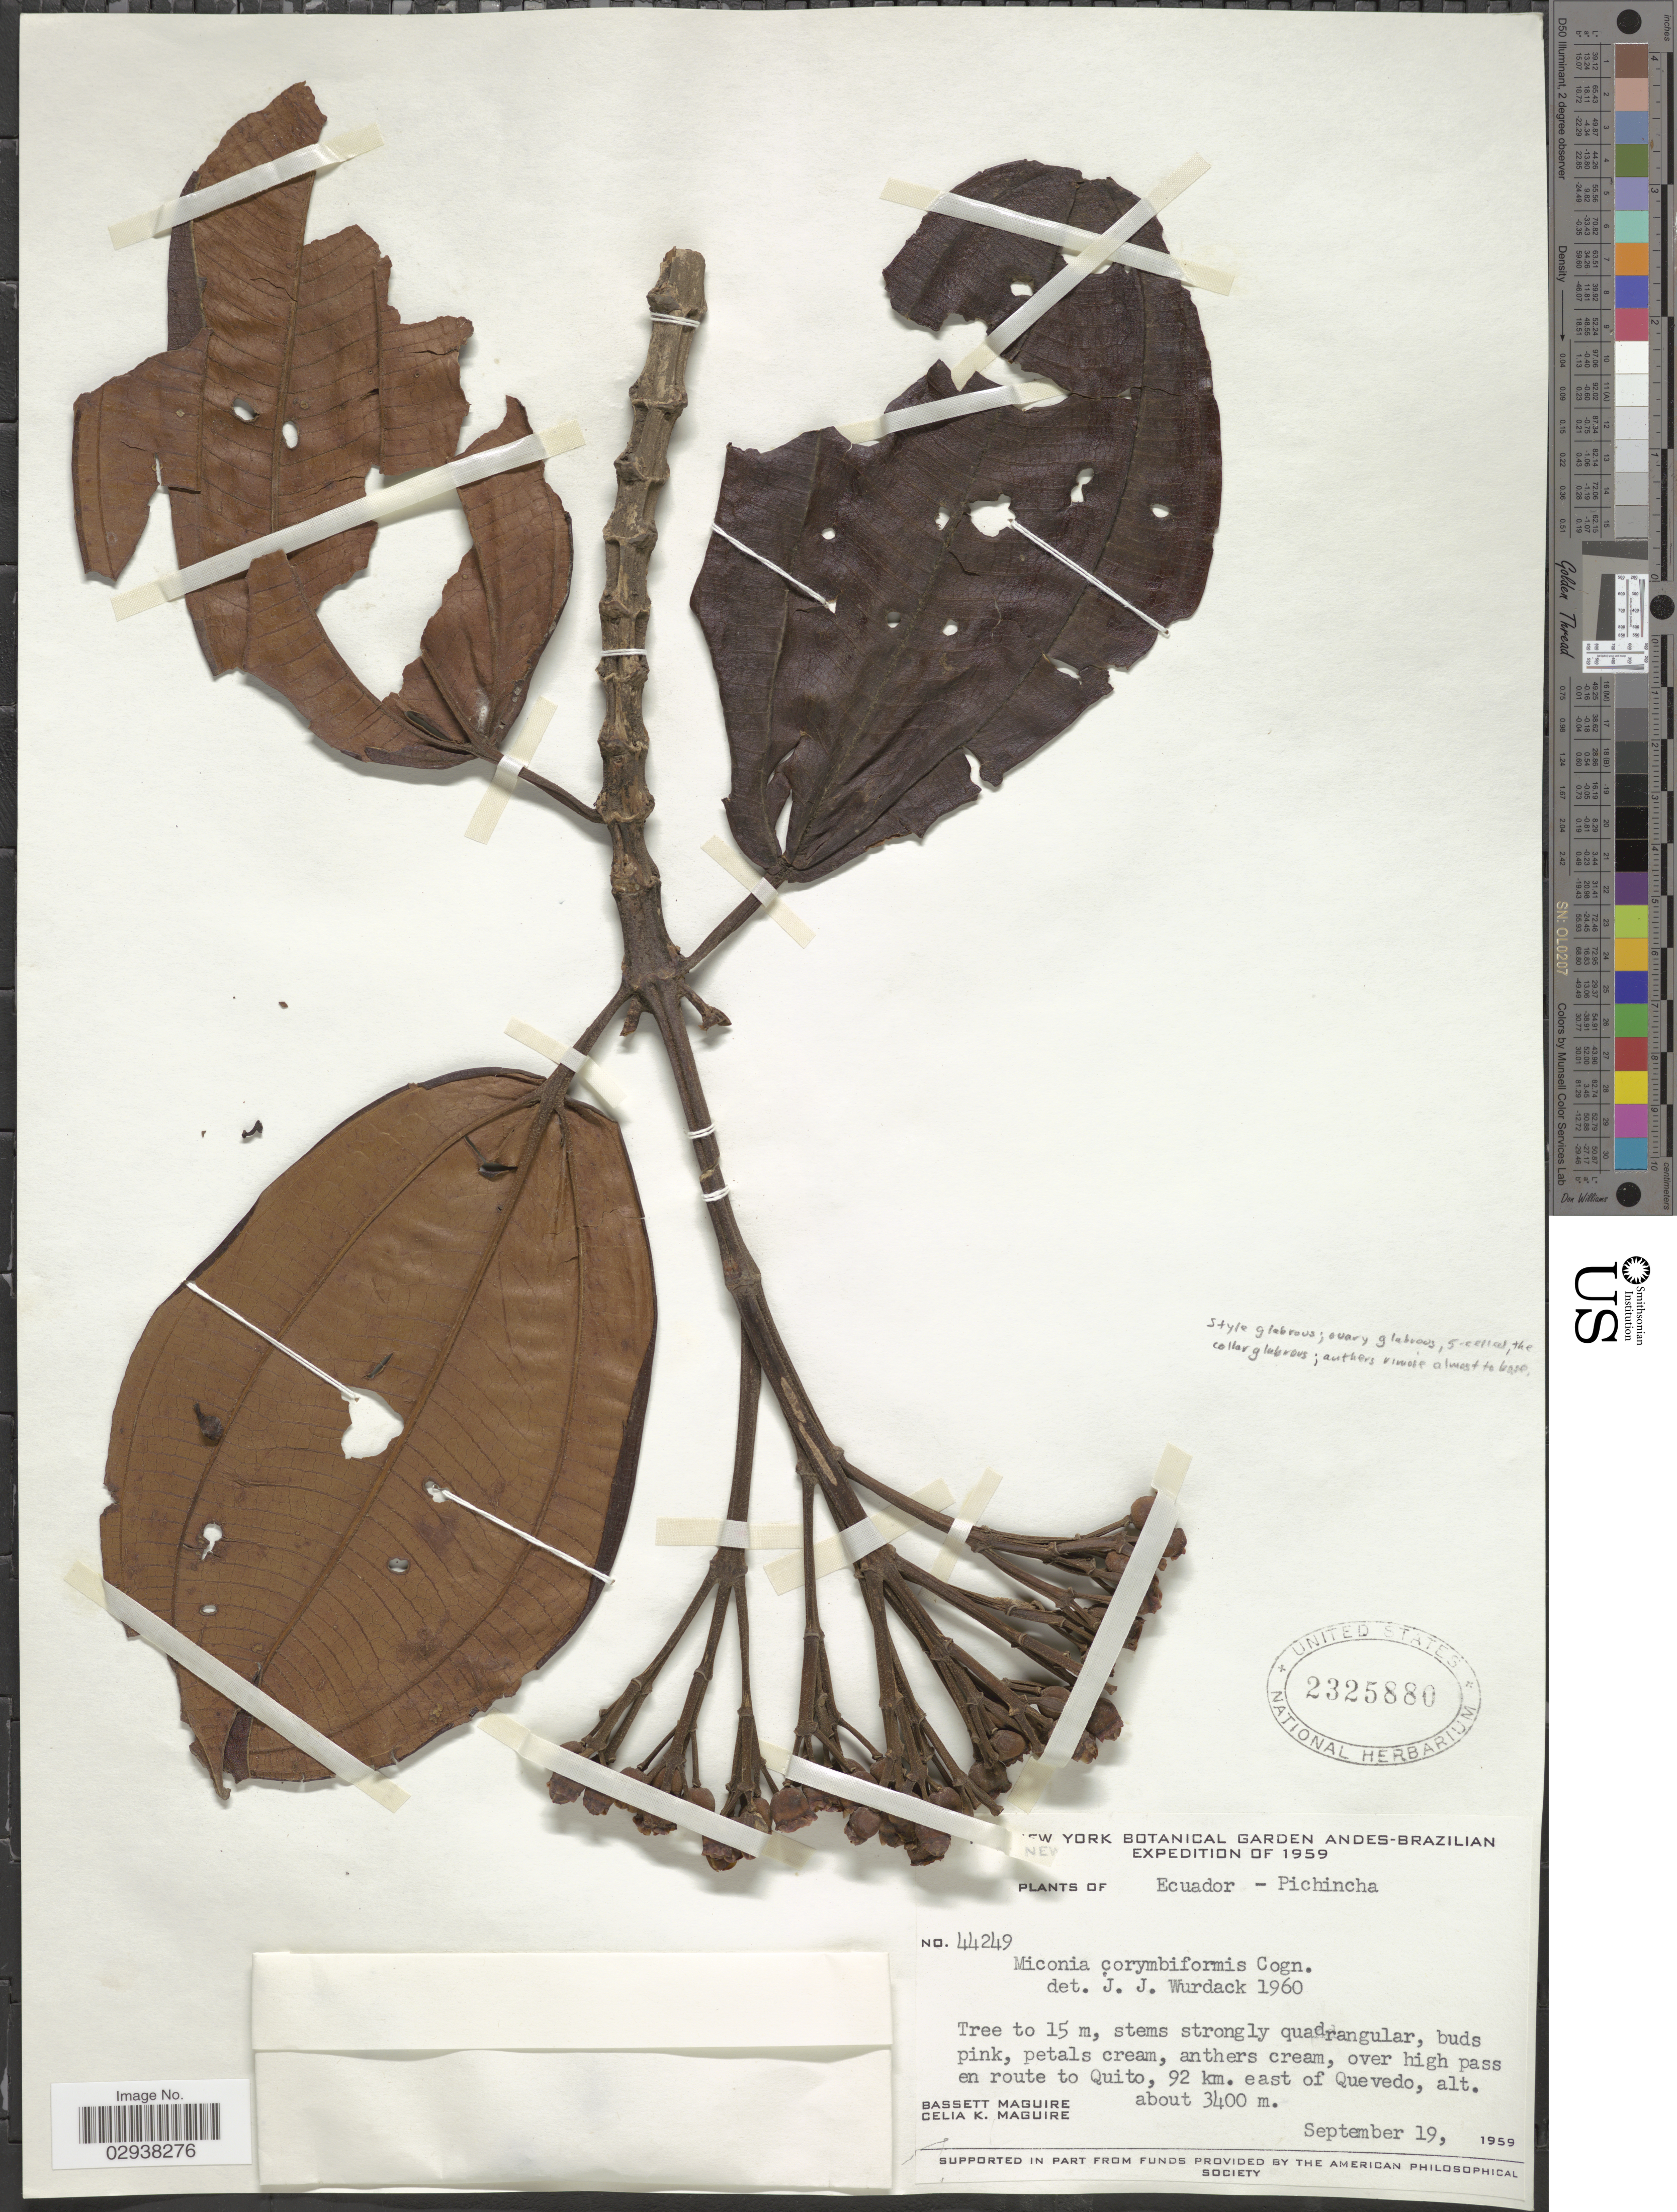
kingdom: Plantae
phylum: Tracheophyta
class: Magnoliopsida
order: Myrtales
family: Melastomataceae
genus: Miconia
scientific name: Miconia corymbiformis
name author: Cogn.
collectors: B. Maguire & C. K. Maguire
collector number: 44249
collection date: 1959-09-19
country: Ecuador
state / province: Pichincha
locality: Andes. Over high pass en route to Quito, 92 km. east of Quevedo.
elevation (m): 3400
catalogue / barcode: US 2325880